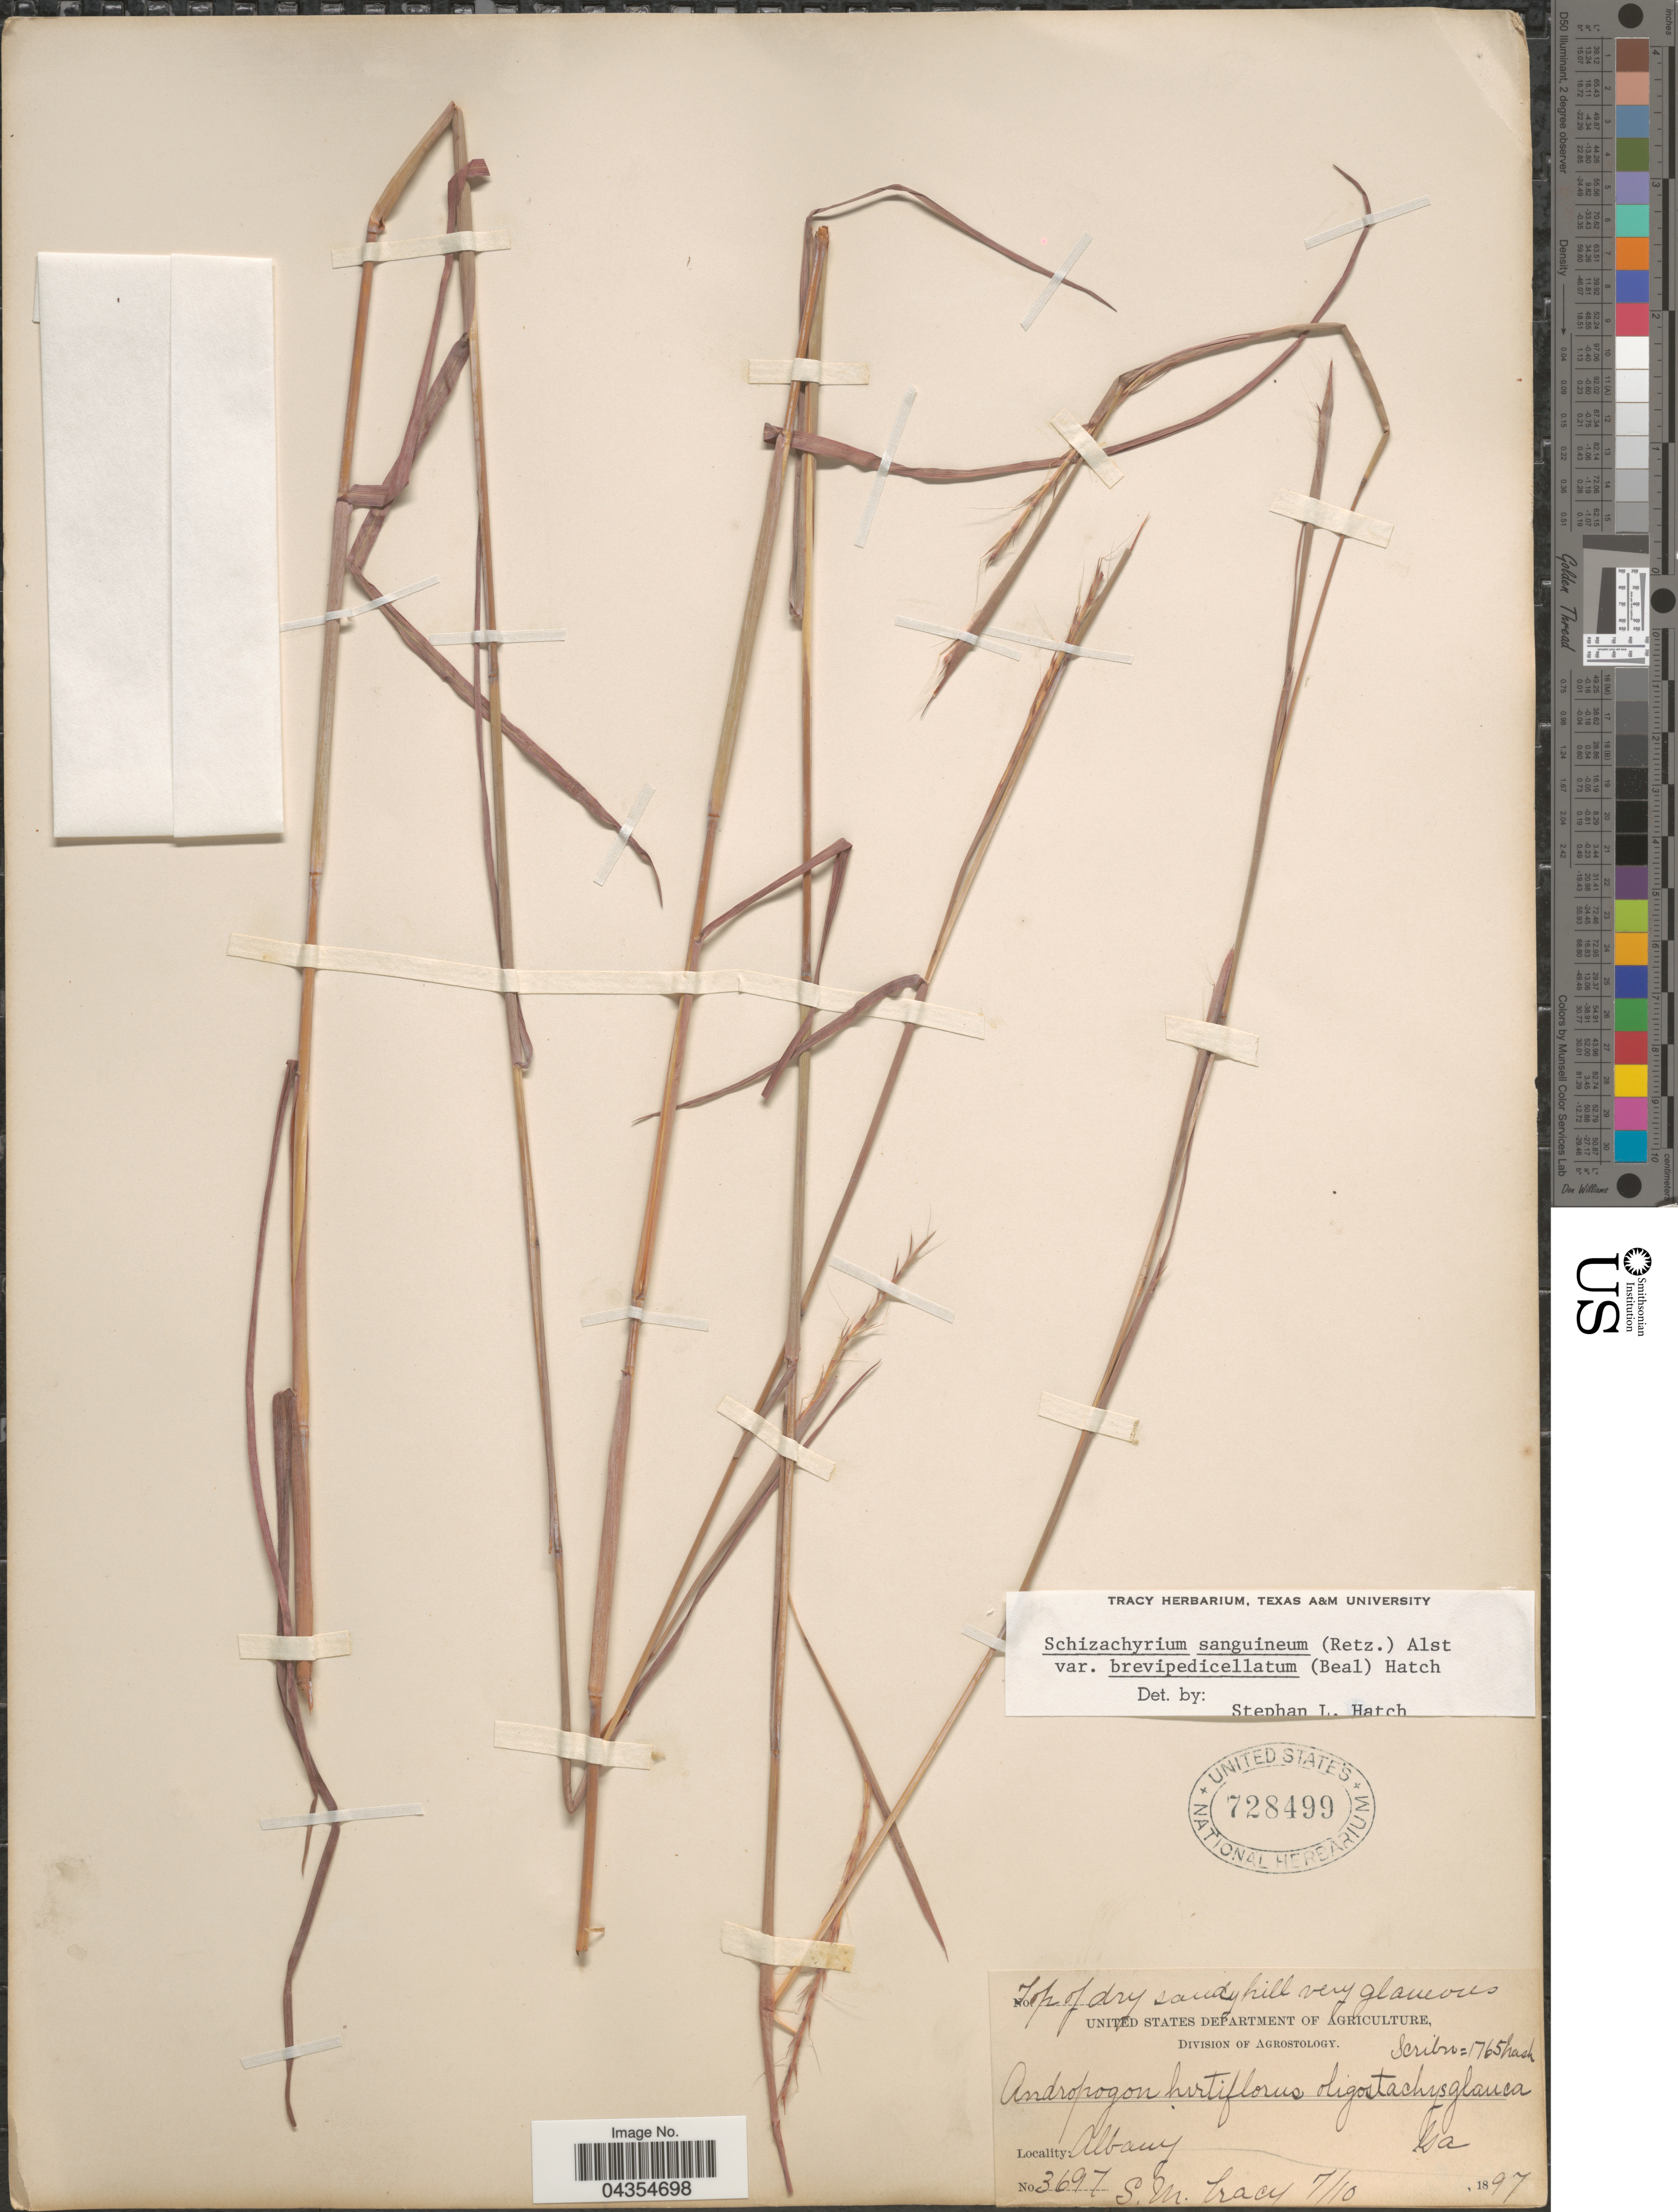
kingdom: Plantae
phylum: Tracheophyta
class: Liliopsida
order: Poales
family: Poaceae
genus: Schizachyrium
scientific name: Schizachyrium sanguineum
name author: (Retz.) Alston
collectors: S. M. Tracy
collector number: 3697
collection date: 1897-07-10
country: United States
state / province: Georgia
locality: Albany.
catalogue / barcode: US 728499